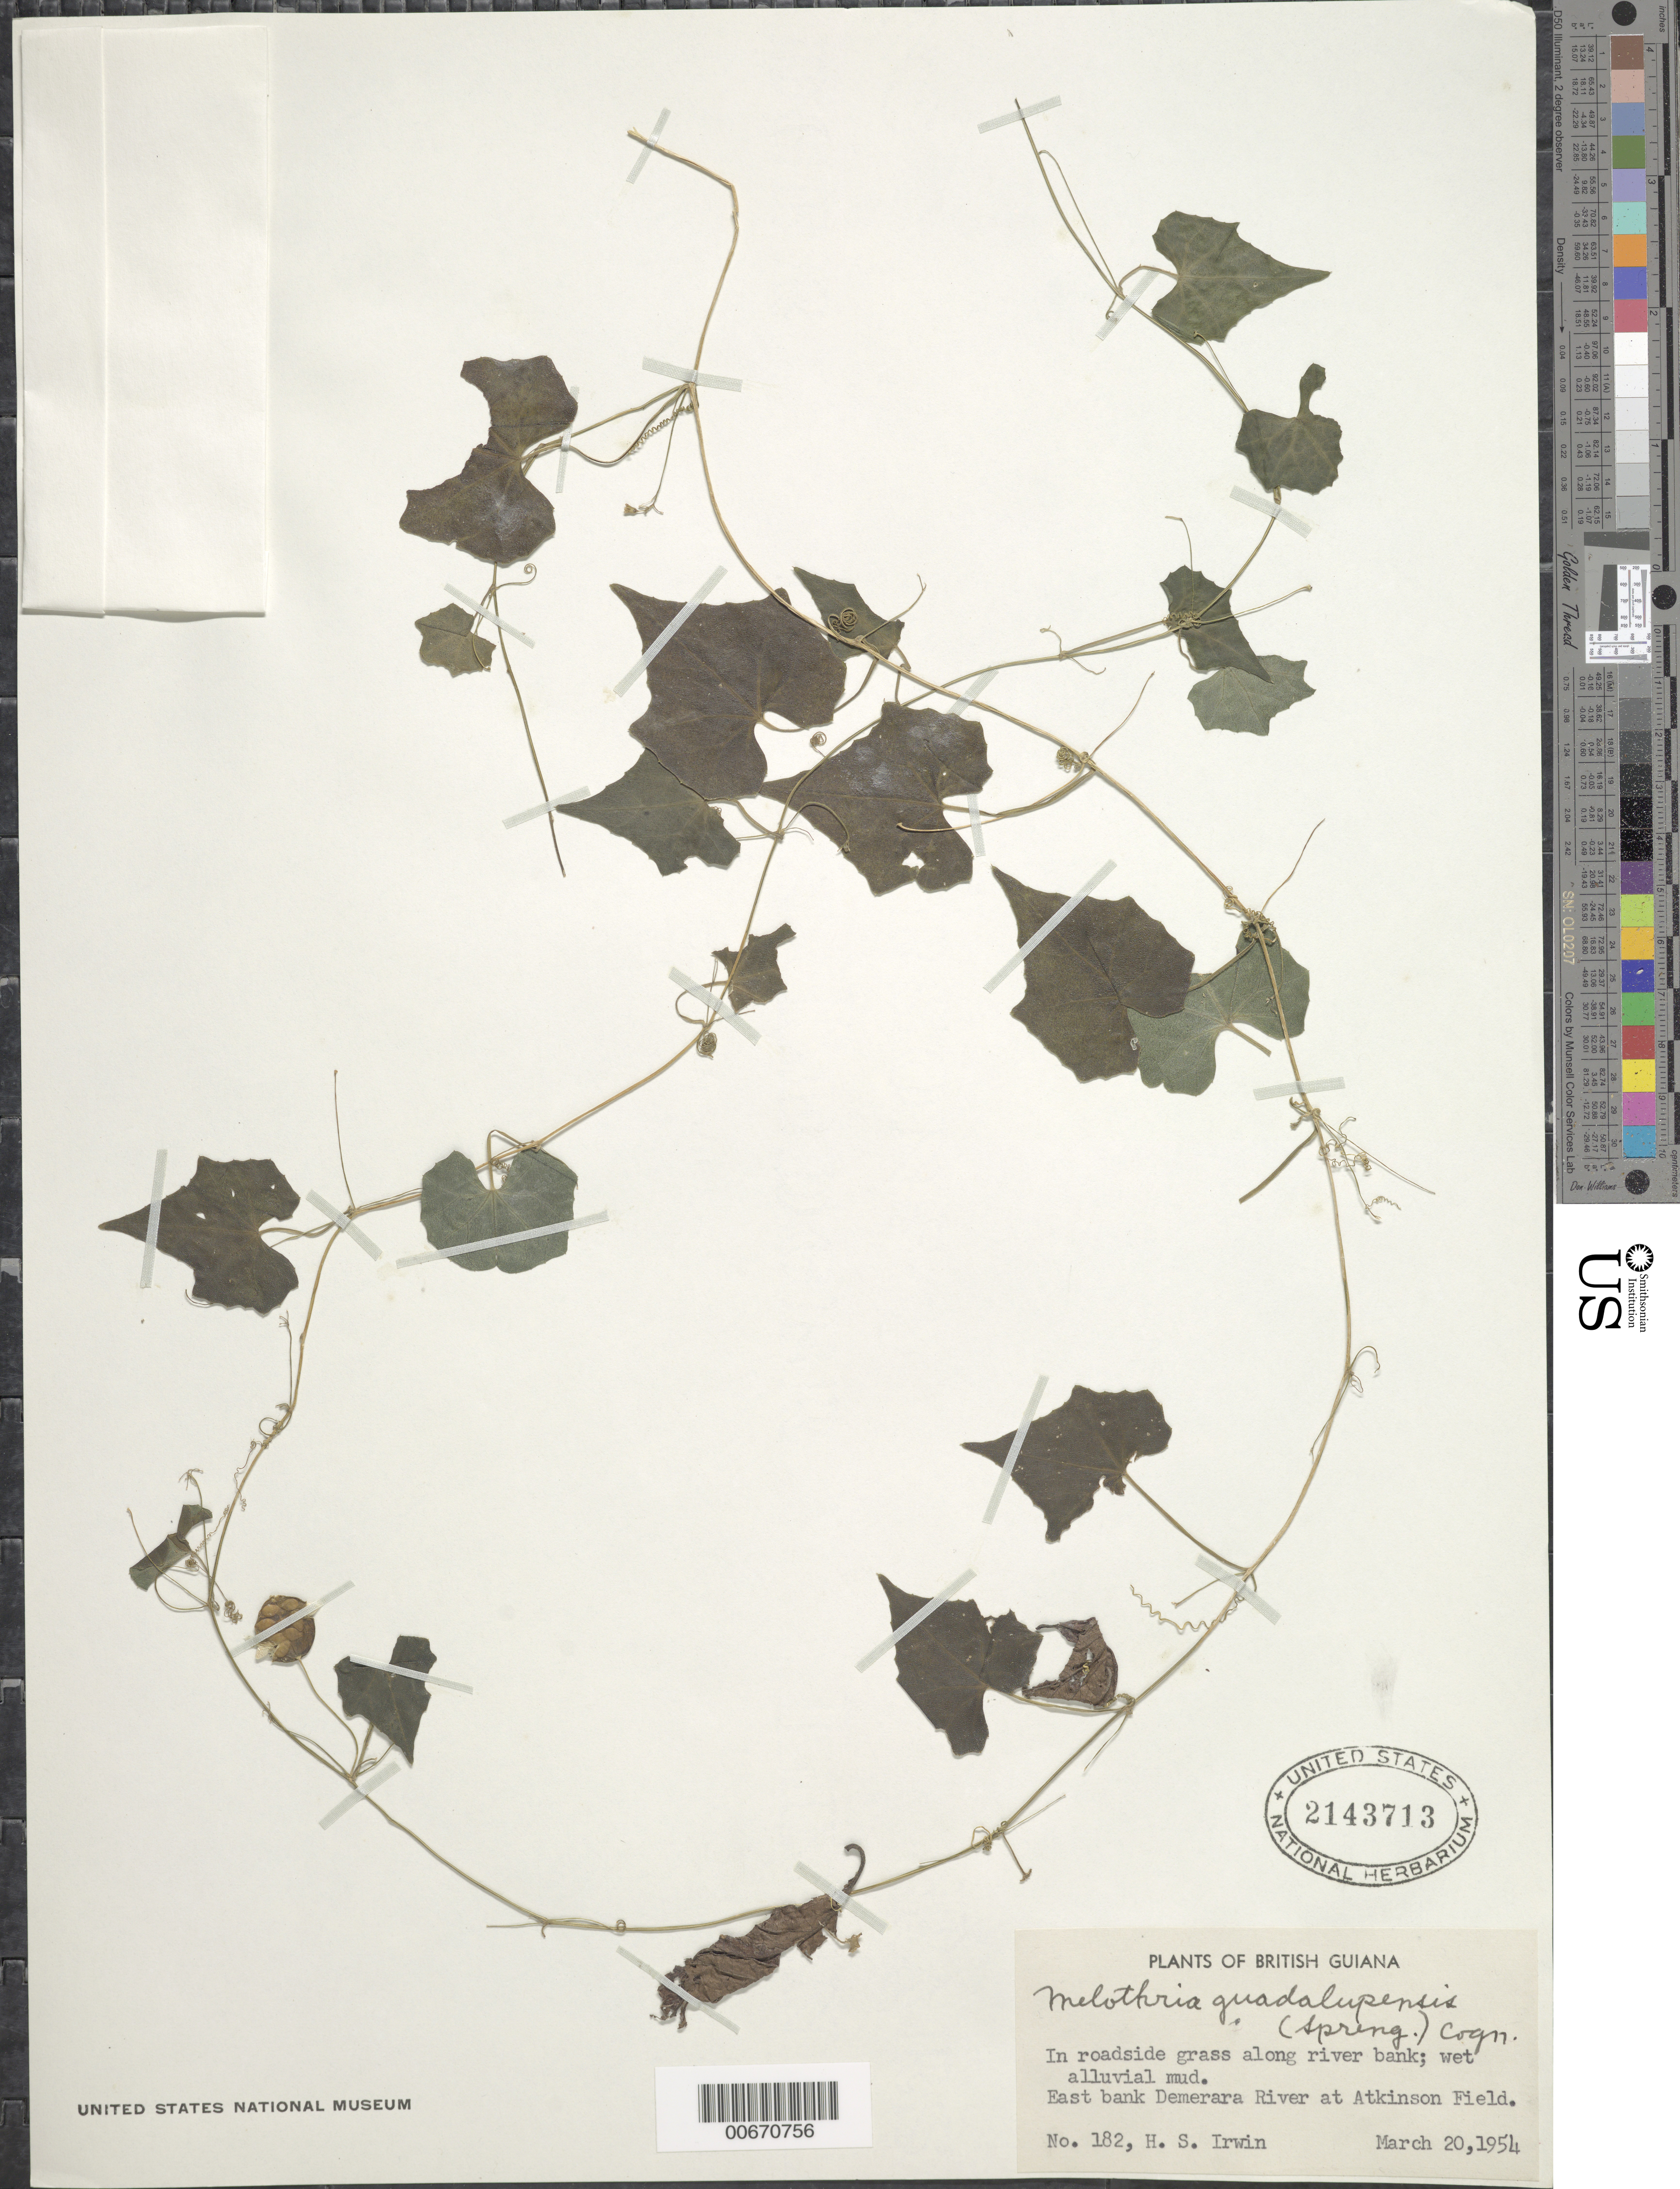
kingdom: Plantae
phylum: Tracheophyta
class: Magnoliopsida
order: Cucurbitales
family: Cucurbitaceae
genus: Melothria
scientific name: Melothria pendula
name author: L.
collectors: H. Irwin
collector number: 182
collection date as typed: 20-Mar-54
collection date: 1954-03-20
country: Guyana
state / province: Demerara-Mahaica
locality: Atkinson Field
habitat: Roadside grass along river bank; wet alluvial mud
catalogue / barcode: US 2143713